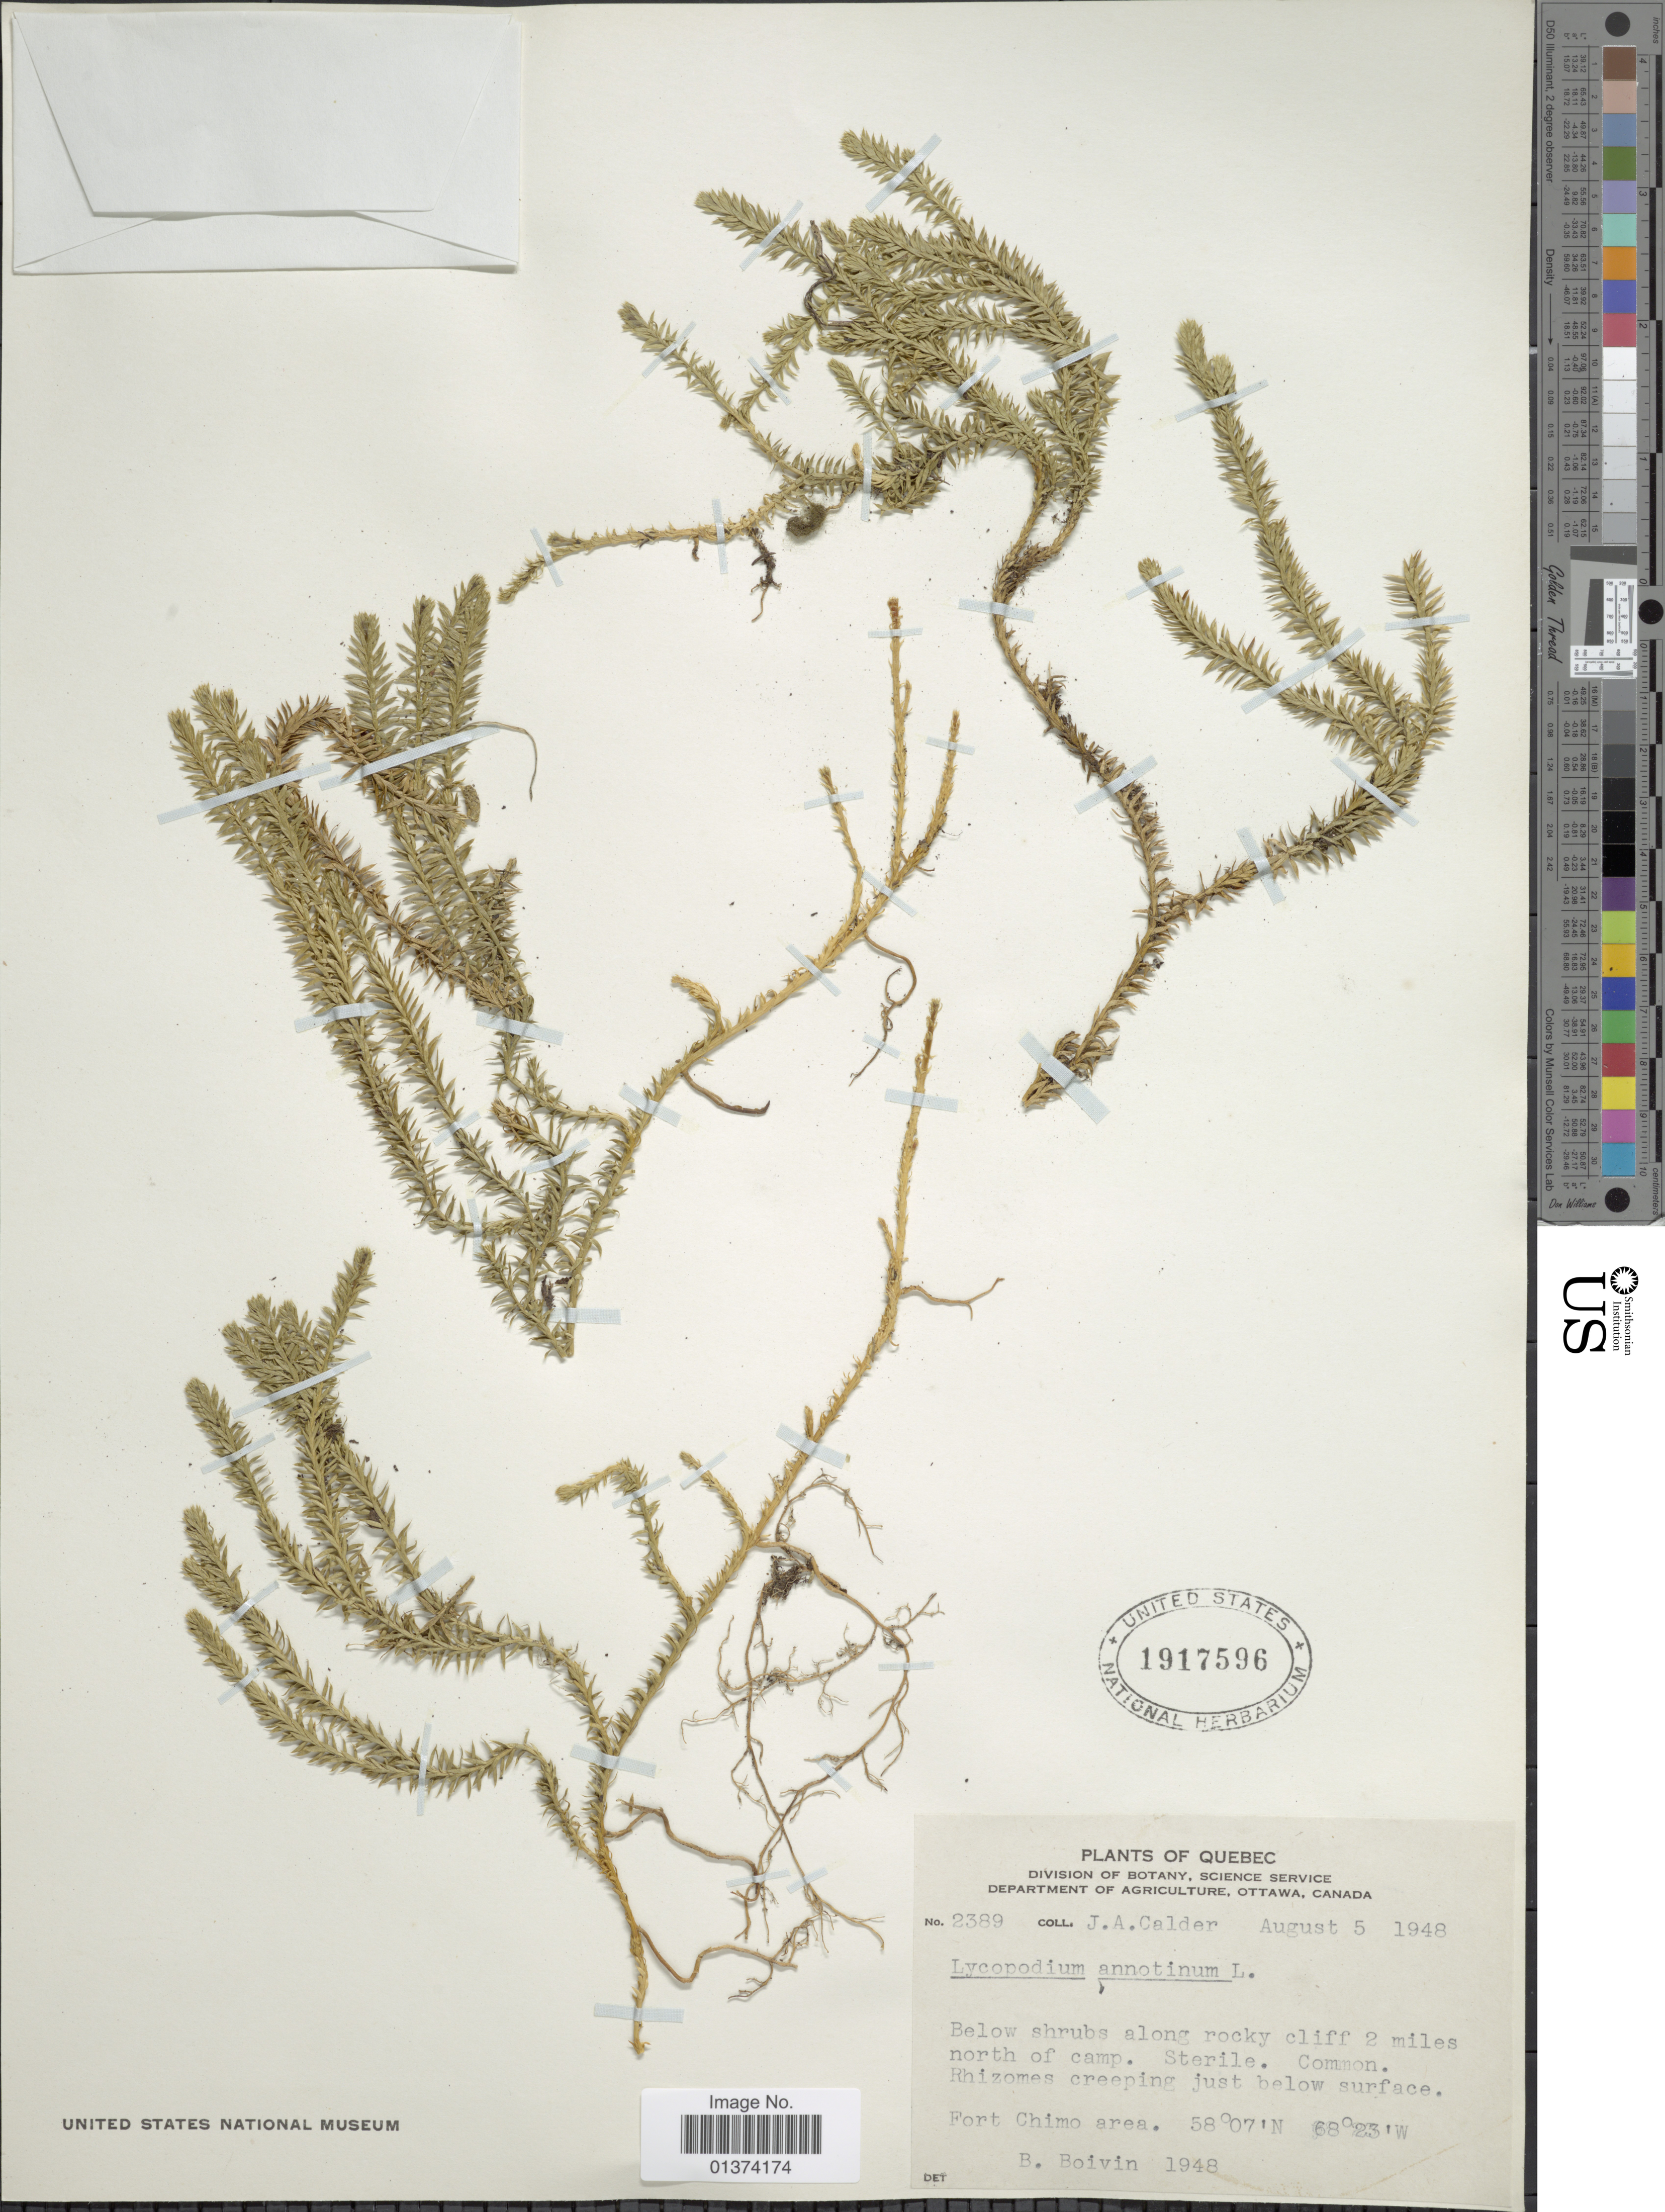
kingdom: Plantae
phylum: Tracheophyta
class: Lycopodiopsida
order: Lycopodiales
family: Lycopodiaceae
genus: Spinulum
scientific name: Spinulum annotinum subsp. annotinum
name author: (L.) A. Haines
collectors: J. R. B. Boivin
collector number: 2389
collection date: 1948-08-05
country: Canada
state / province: Quebec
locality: Fort Chimo area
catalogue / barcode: US 1917596